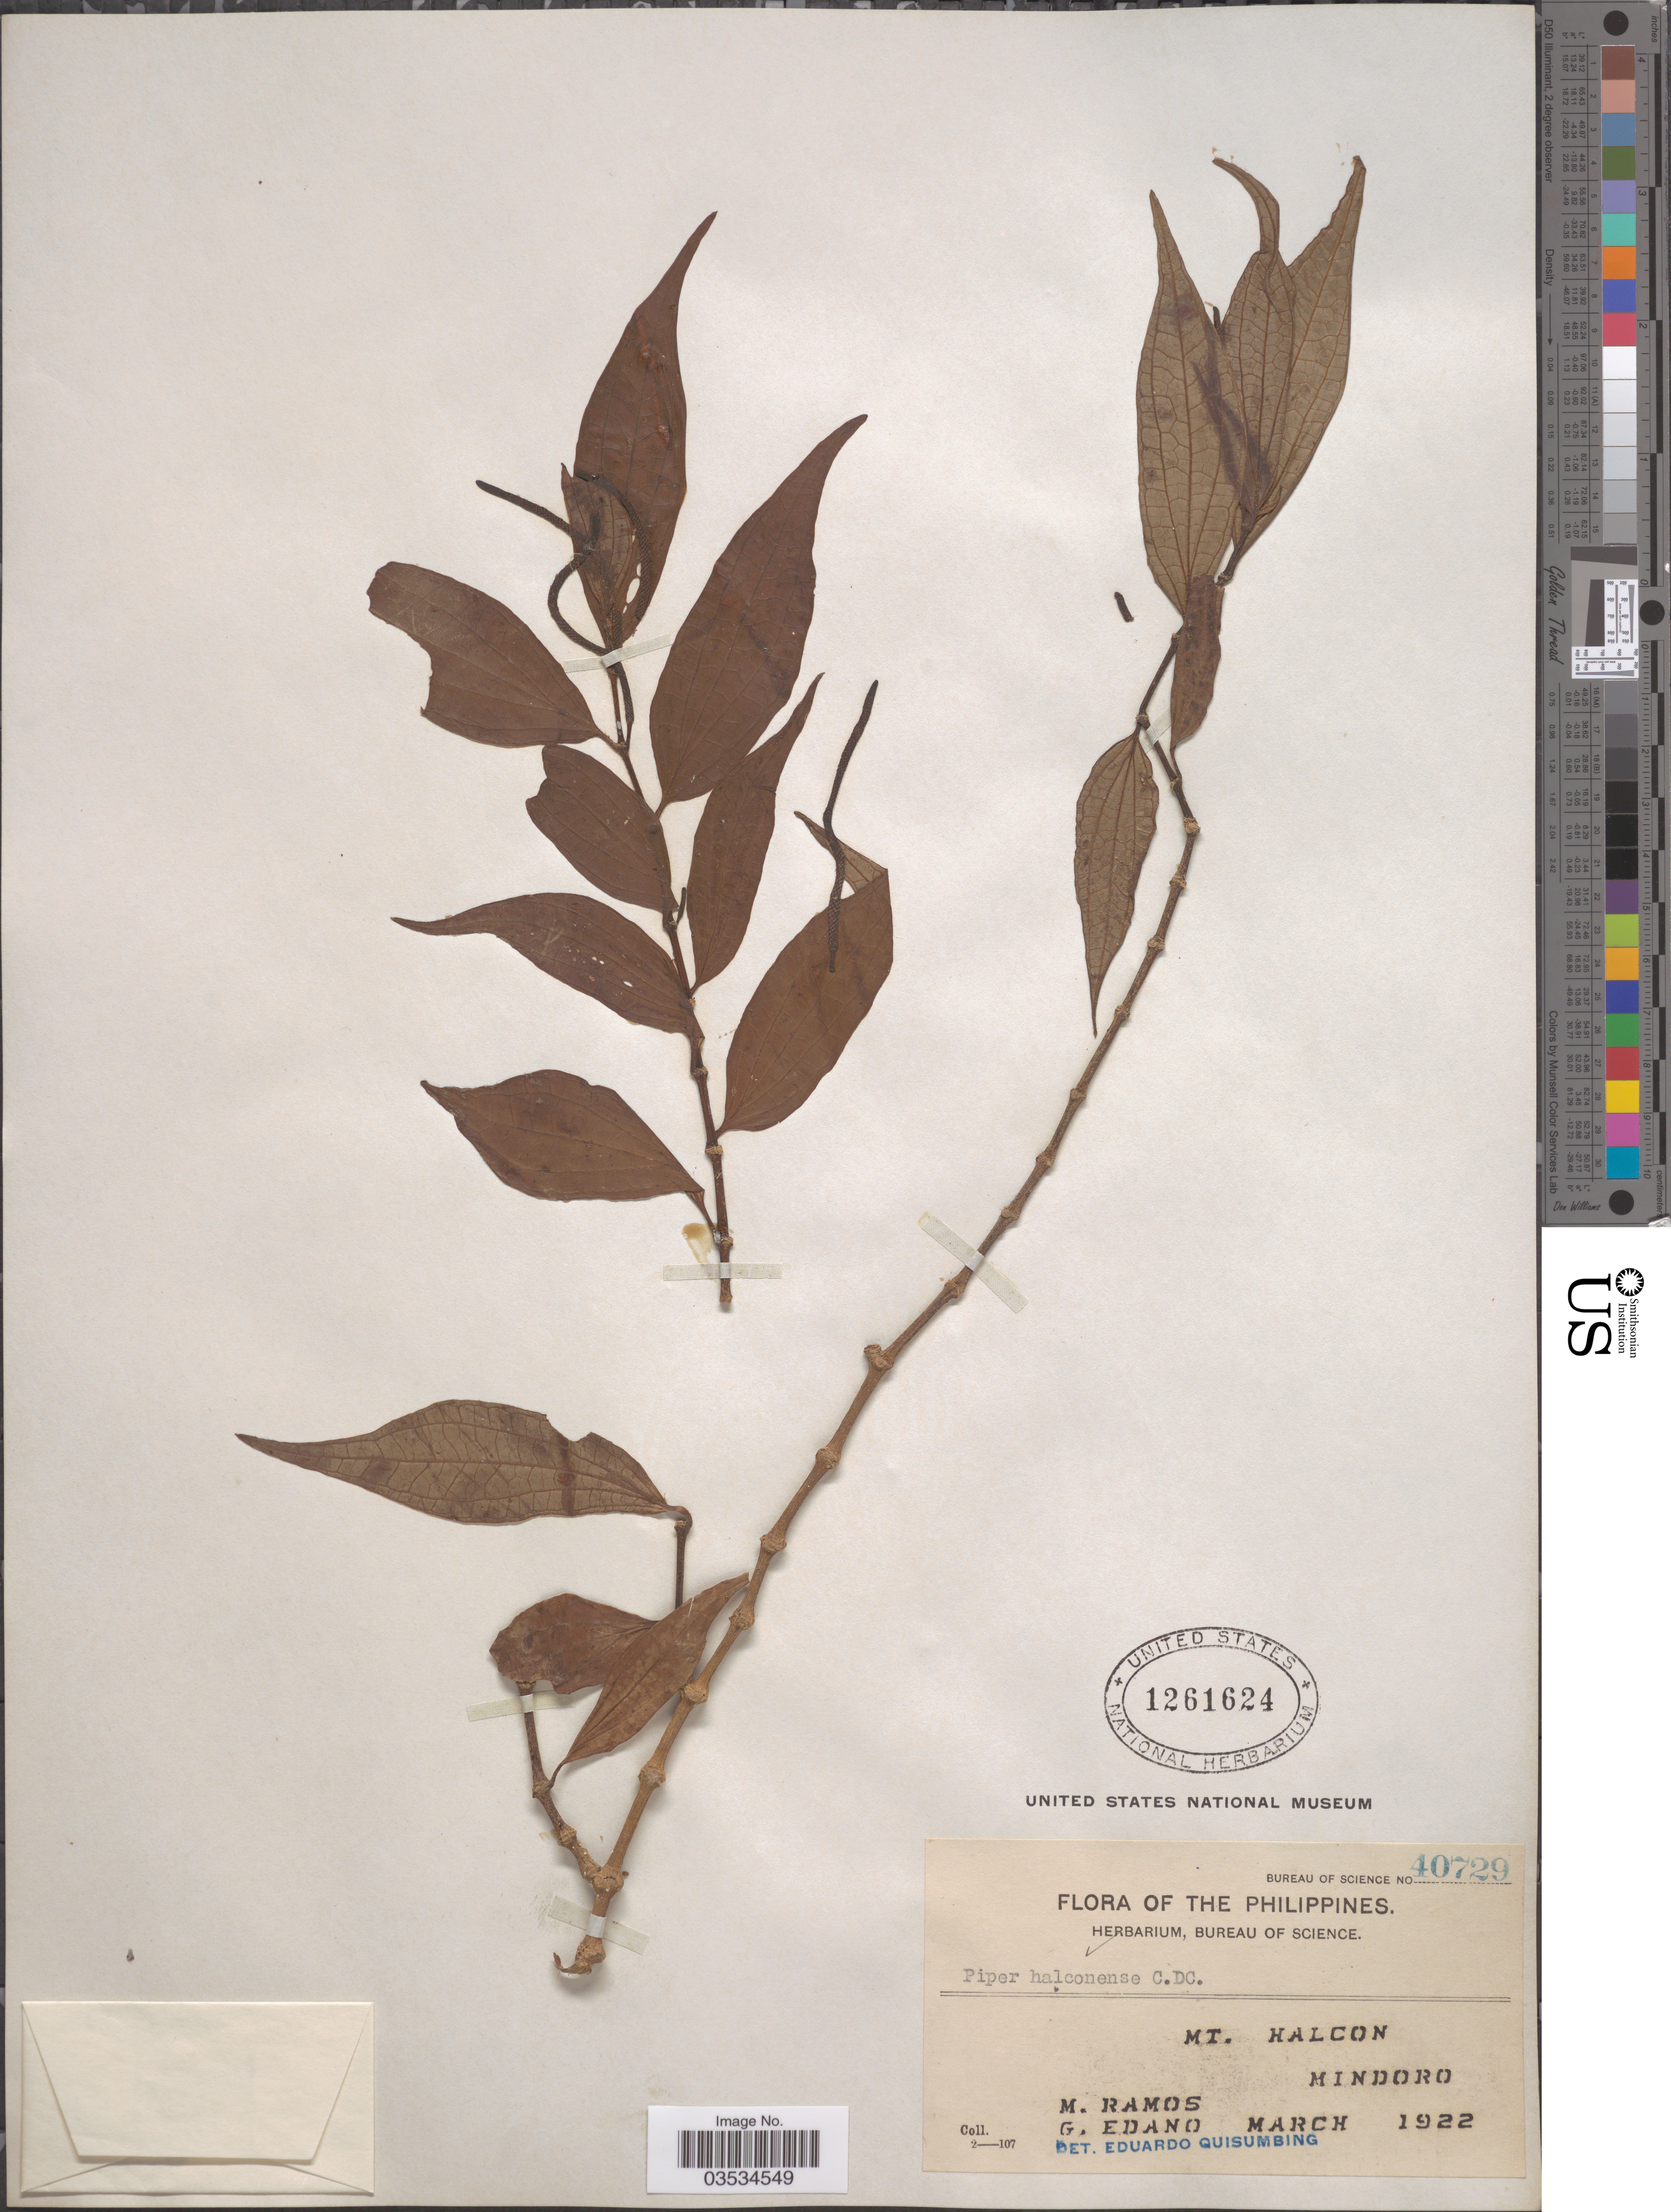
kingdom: Plantae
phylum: Tracheophyta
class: Magnoliopsida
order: Piperales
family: Piperaceae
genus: Piper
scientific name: Piper halconense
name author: C. DC.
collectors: M. Ramos & G. Edaño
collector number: Bureau of Science 40729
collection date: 1922-03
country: Philippines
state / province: Mimaropa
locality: Mt. Halcon. Mindoro.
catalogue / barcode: US 1261624